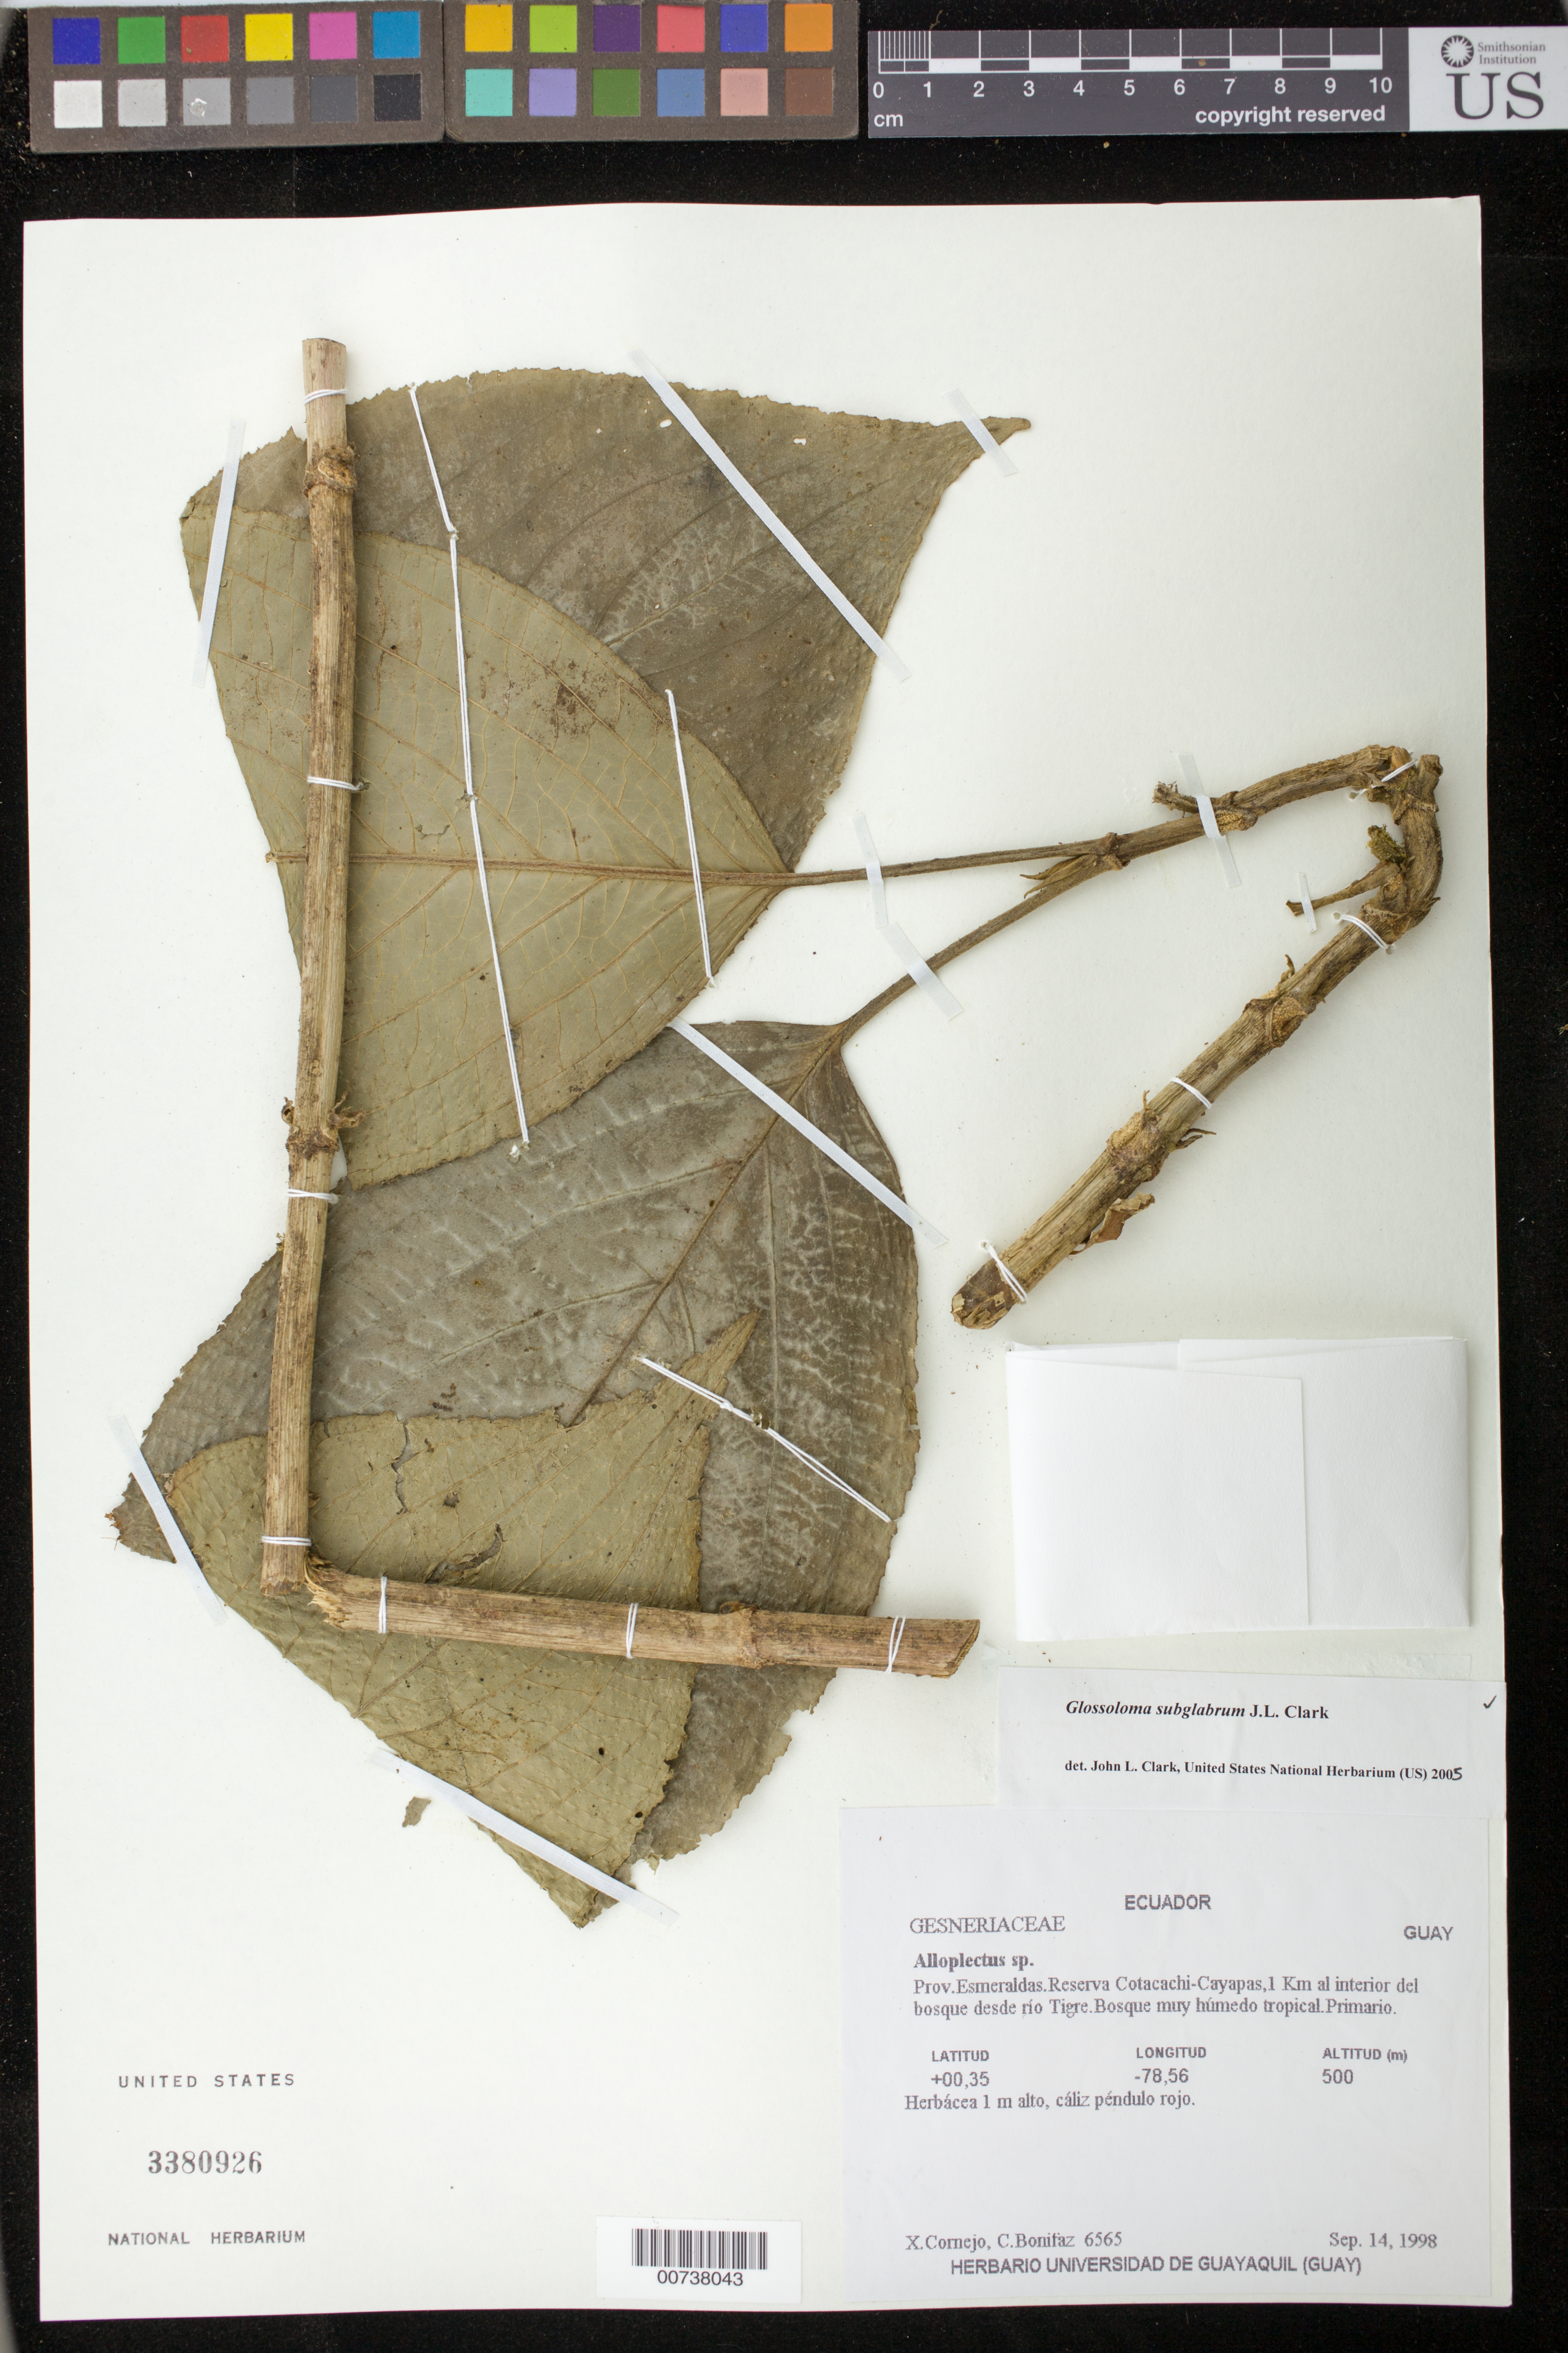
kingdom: Plantae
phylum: Tracheophyta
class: Magnoliopsida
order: Lamiales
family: Gesneriaceae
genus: Glossoloma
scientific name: Glossoloma subglabrum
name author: J.L. Clark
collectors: X. F. Cornejo & C. Bonifaz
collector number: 6565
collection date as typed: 14 Sep 1998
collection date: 1998-09-14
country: Ecuador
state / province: Esmeraldas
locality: Reserva Cotacachi-Cayapas, 1 km al interior del bosque desde río Tigre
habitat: Bosque muy húmedo tropical; primario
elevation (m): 500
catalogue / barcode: US 3380926